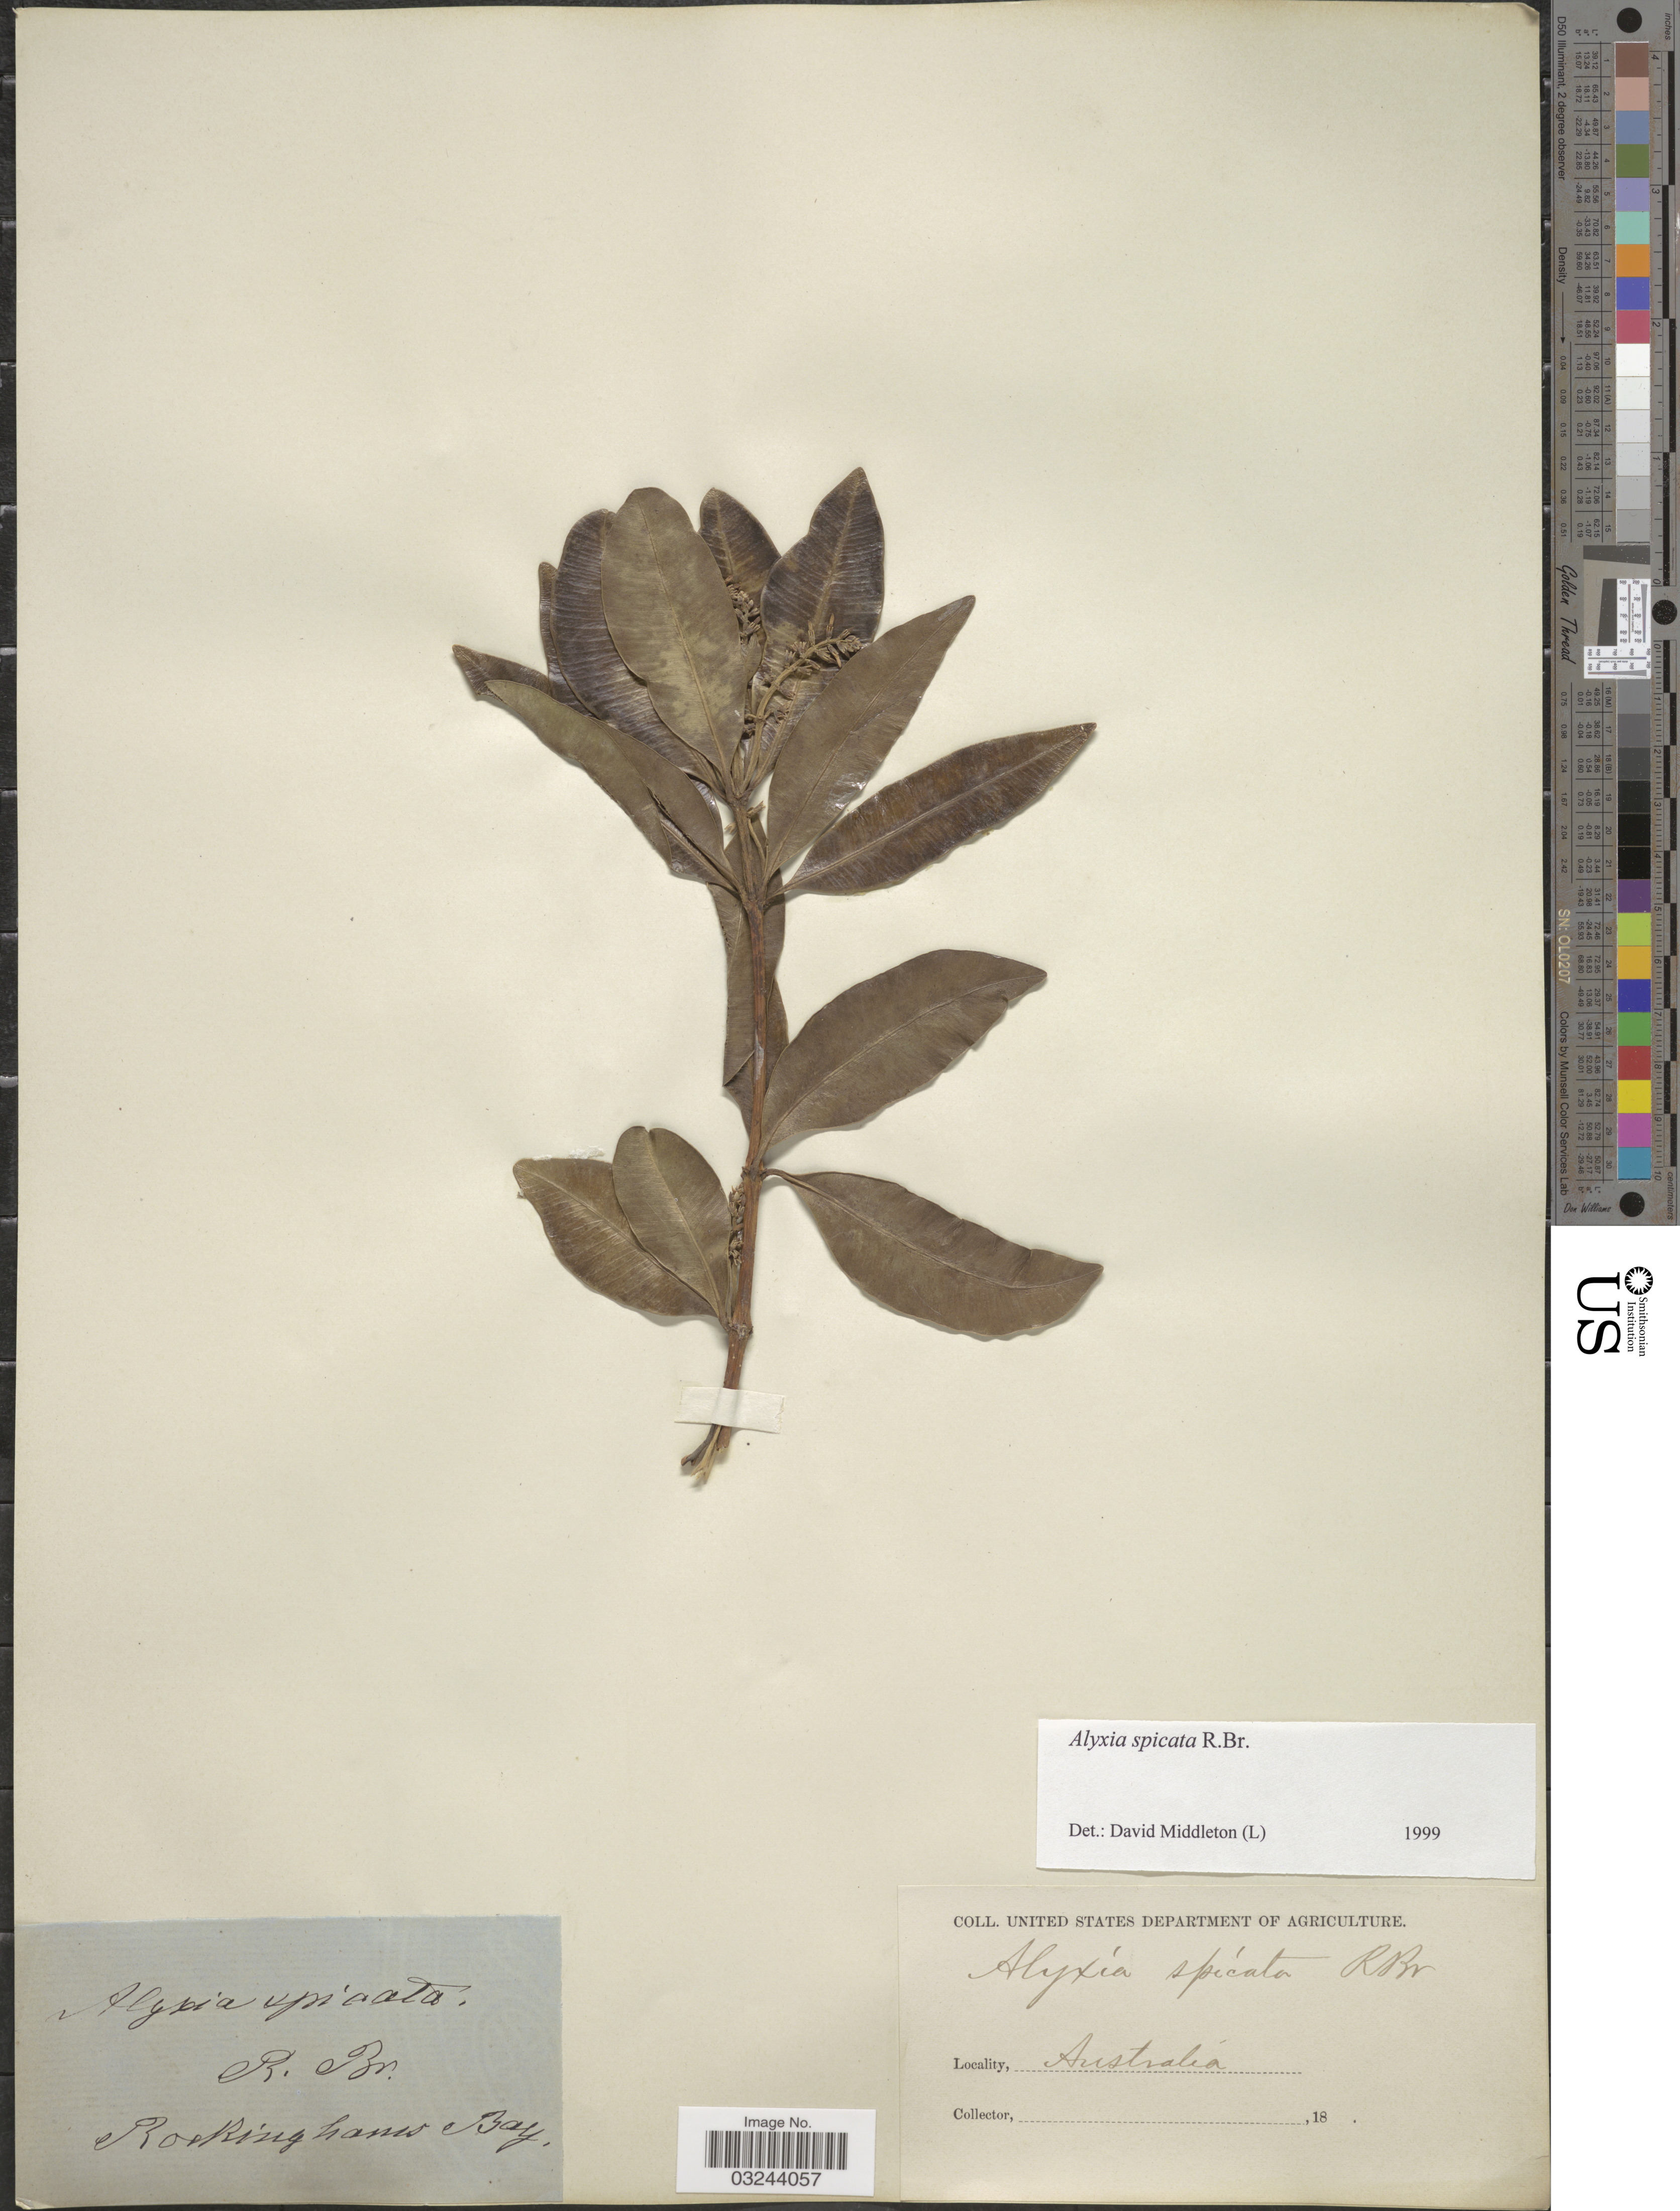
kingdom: Plantae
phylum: Tracheophyta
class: Magnoliopsida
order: Gentianales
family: Apocynaceae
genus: Alyxia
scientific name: Alyxia spicata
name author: R. Br.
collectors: United States Department of Agriculture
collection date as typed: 18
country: Australia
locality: Rockinghams Bay.